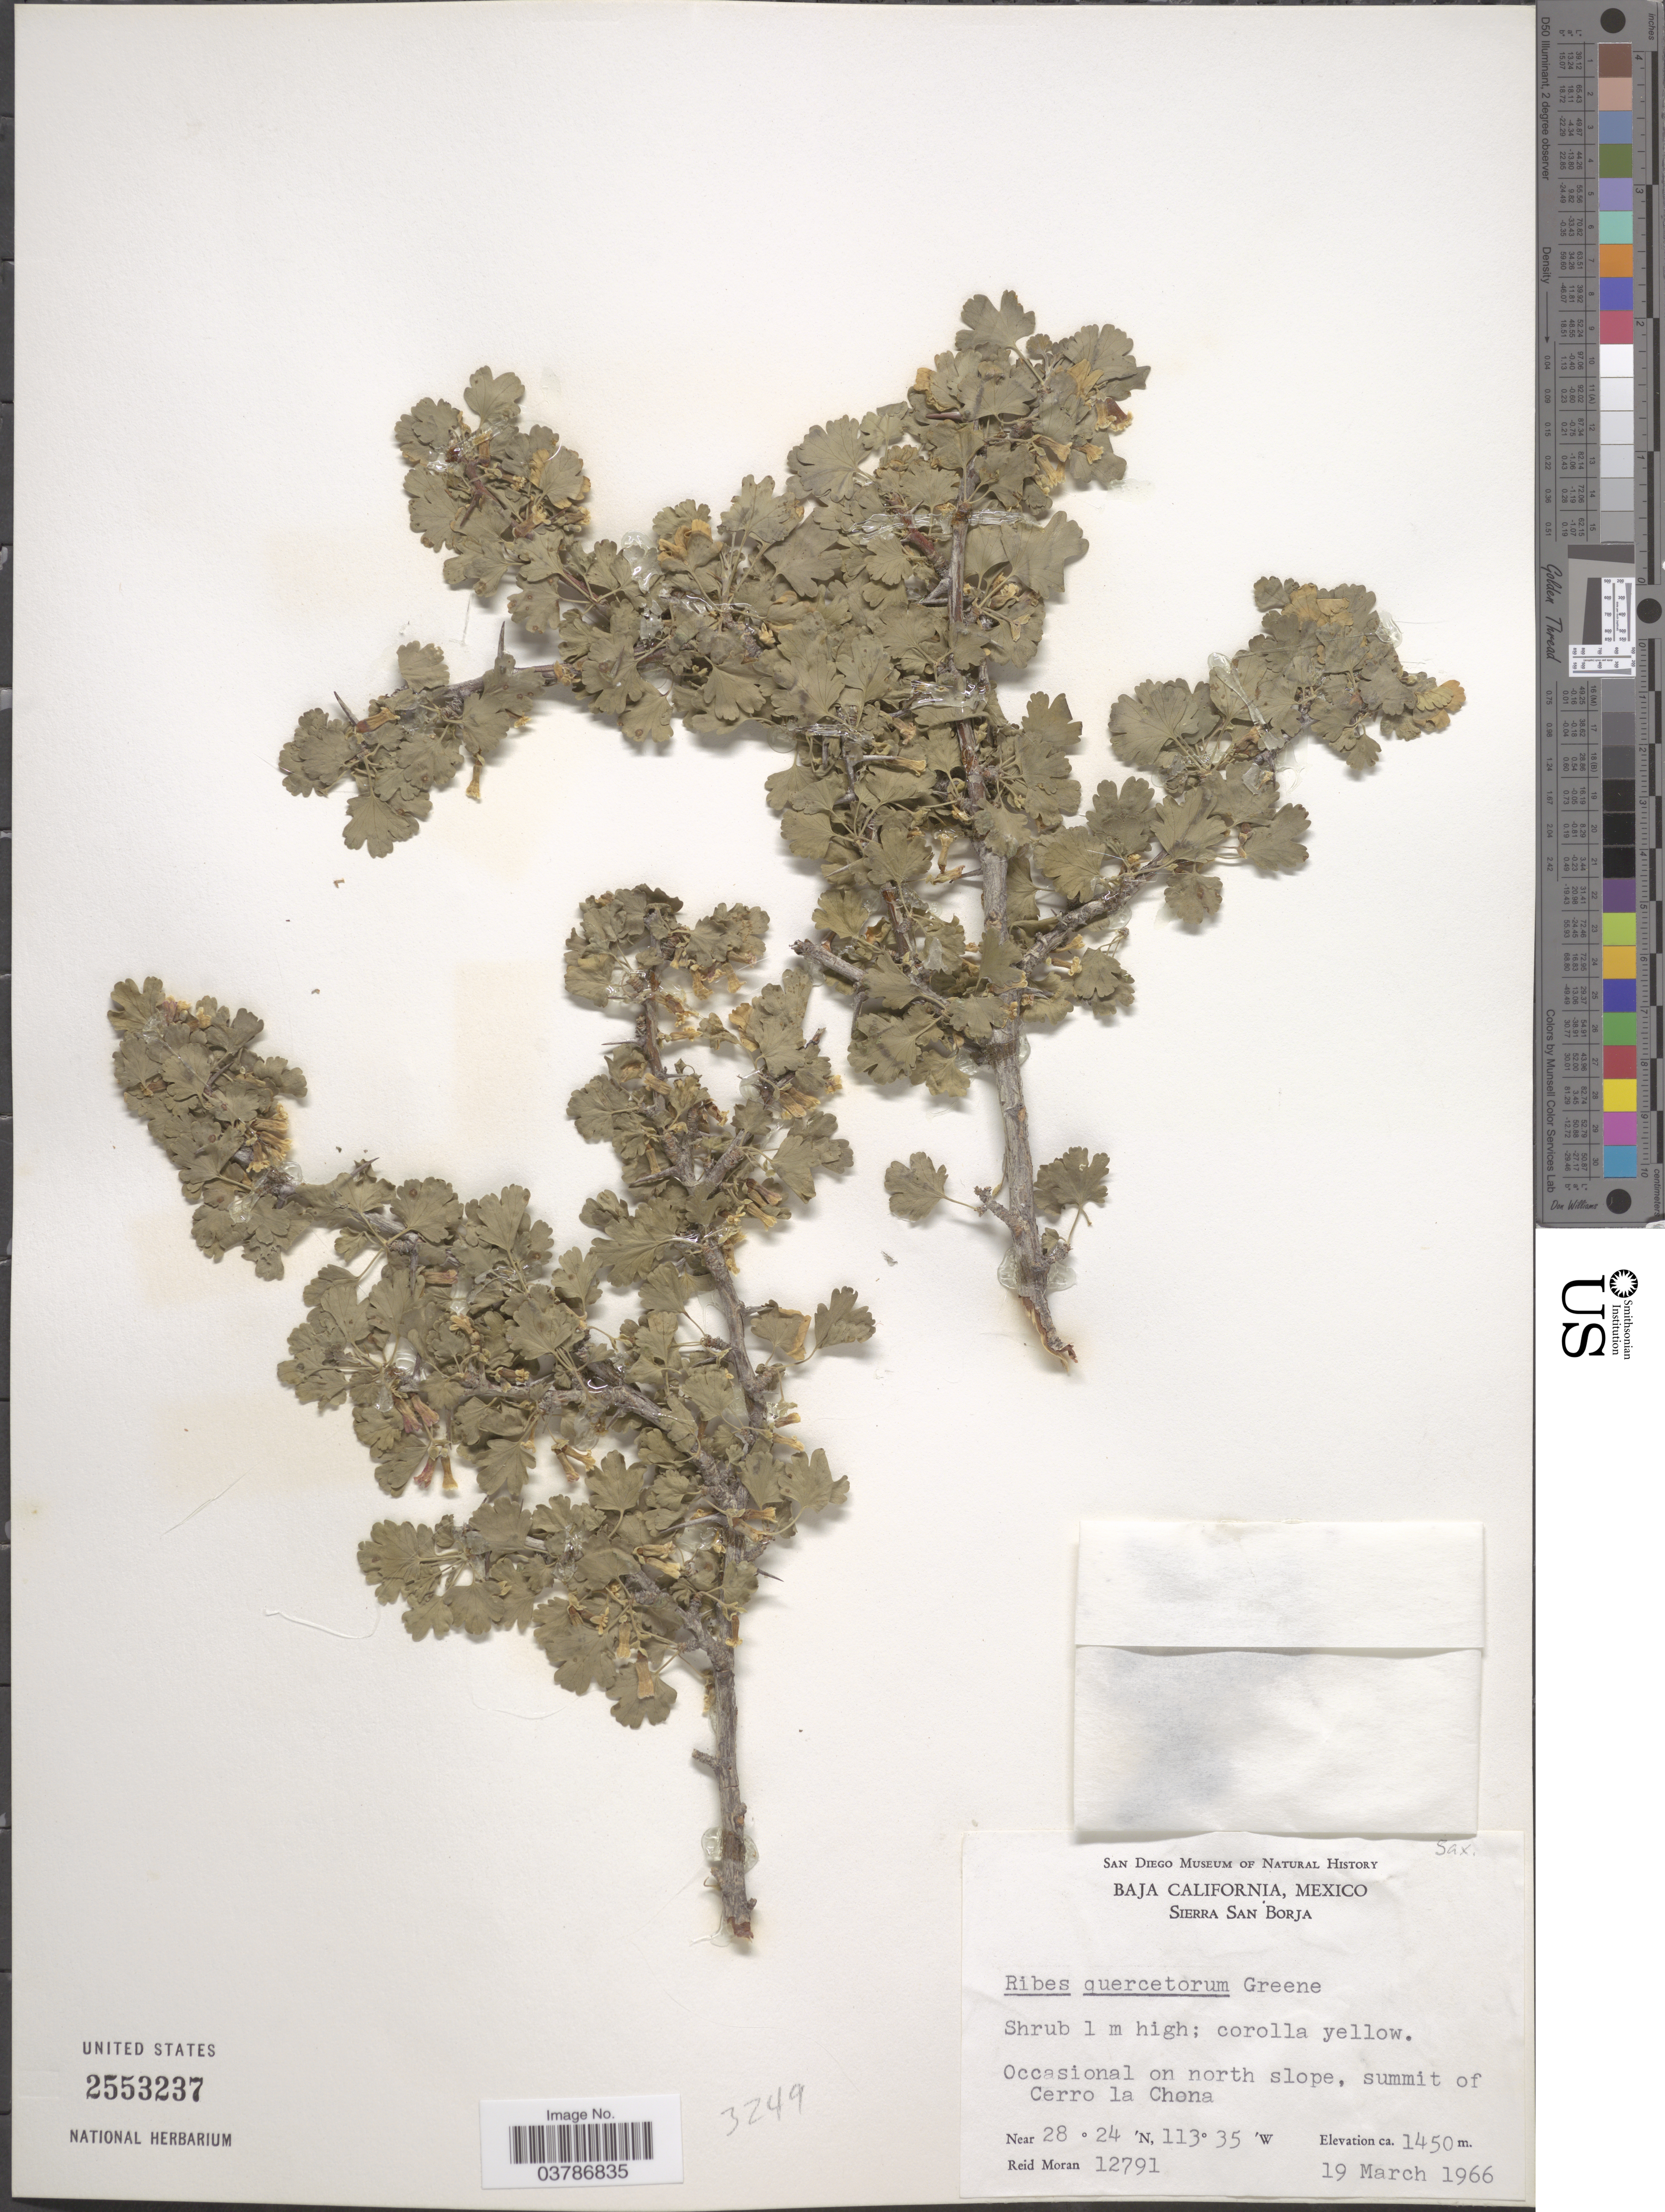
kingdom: Plantae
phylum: Tracheophyta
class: Magnoliopsida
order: Saxifragales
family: Grossulariaceae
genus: Ribes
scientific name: Ribes quercetorum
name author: Greene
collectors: R. Moran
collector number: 12791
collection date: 1966-03-19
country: Mexico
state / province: Baja California Norte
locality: Sierra San Borja. On north slope, summit of Cerro la Chona.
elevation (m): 1450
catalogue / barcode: US 2553237